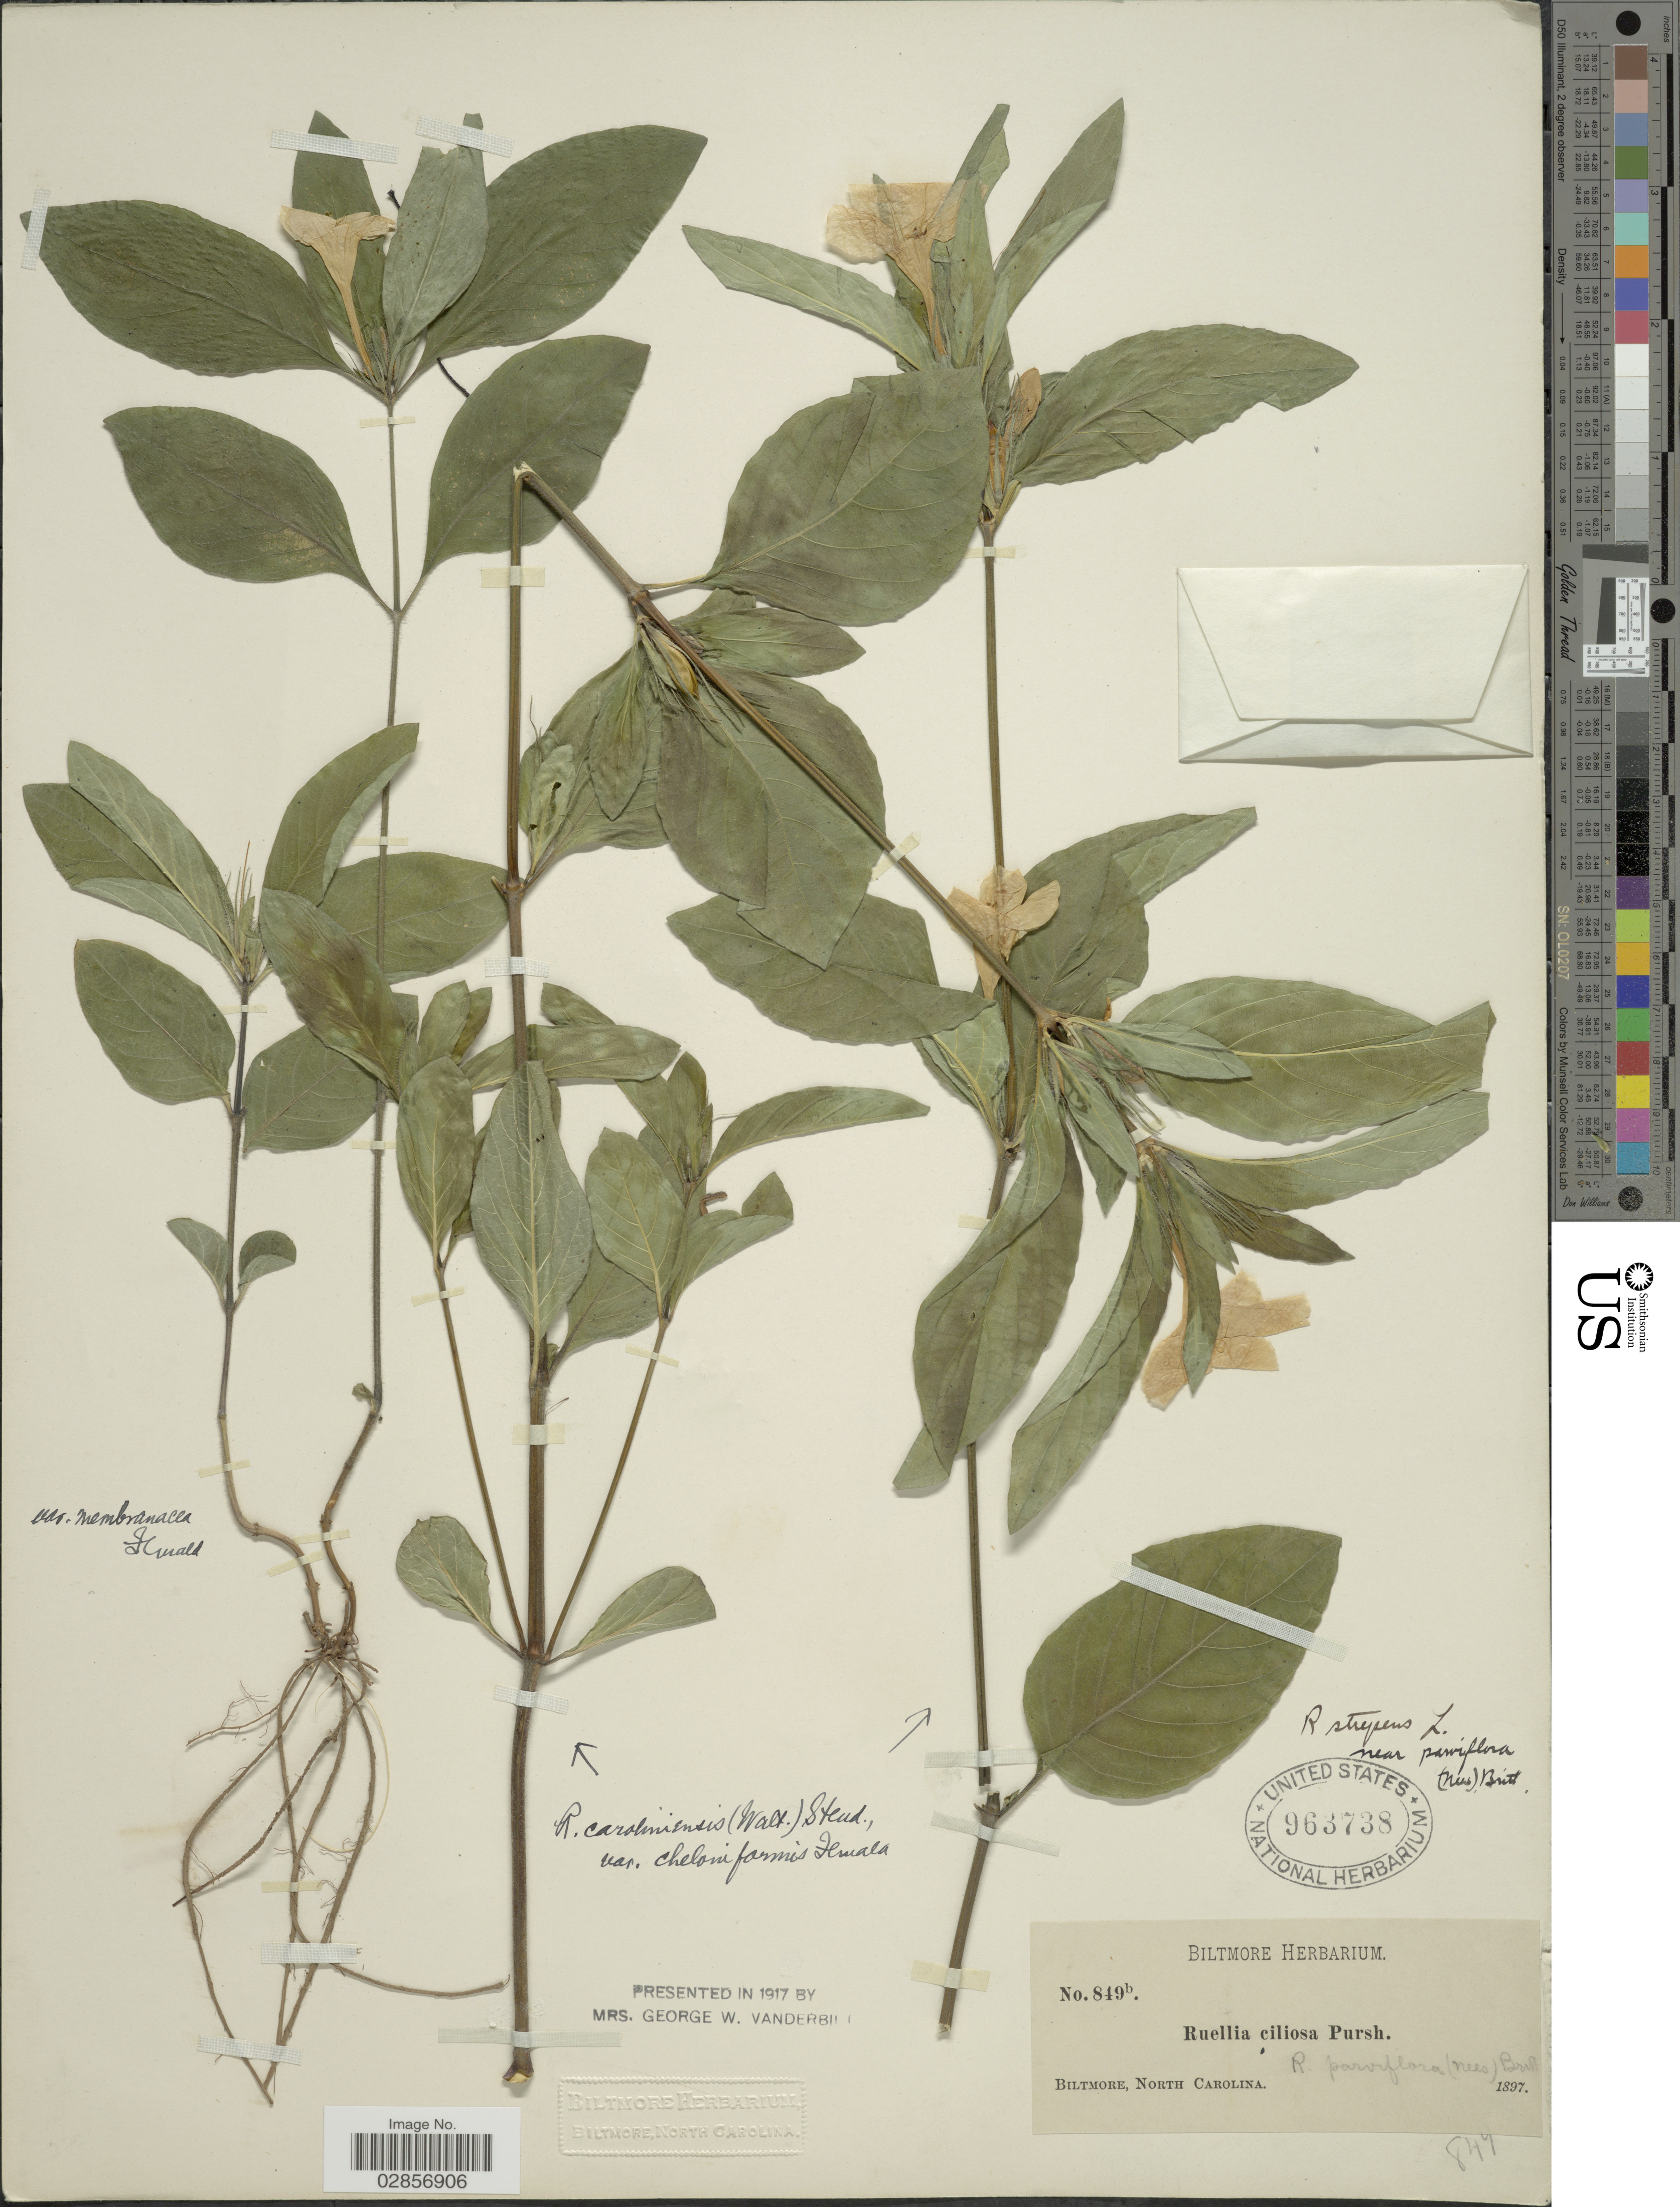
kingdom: Plantae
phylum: Tracheophyta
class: Magnoliopsida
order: Lamiales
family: Acanthaceae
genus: Ruellia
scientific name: Ruellia caroliniensis var. cheloniformis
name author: Fernald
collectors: ex herb. Biltmore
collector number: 849b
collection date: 1897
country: United States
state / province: North Carolina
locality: Biltmore.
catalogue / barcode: US 963738